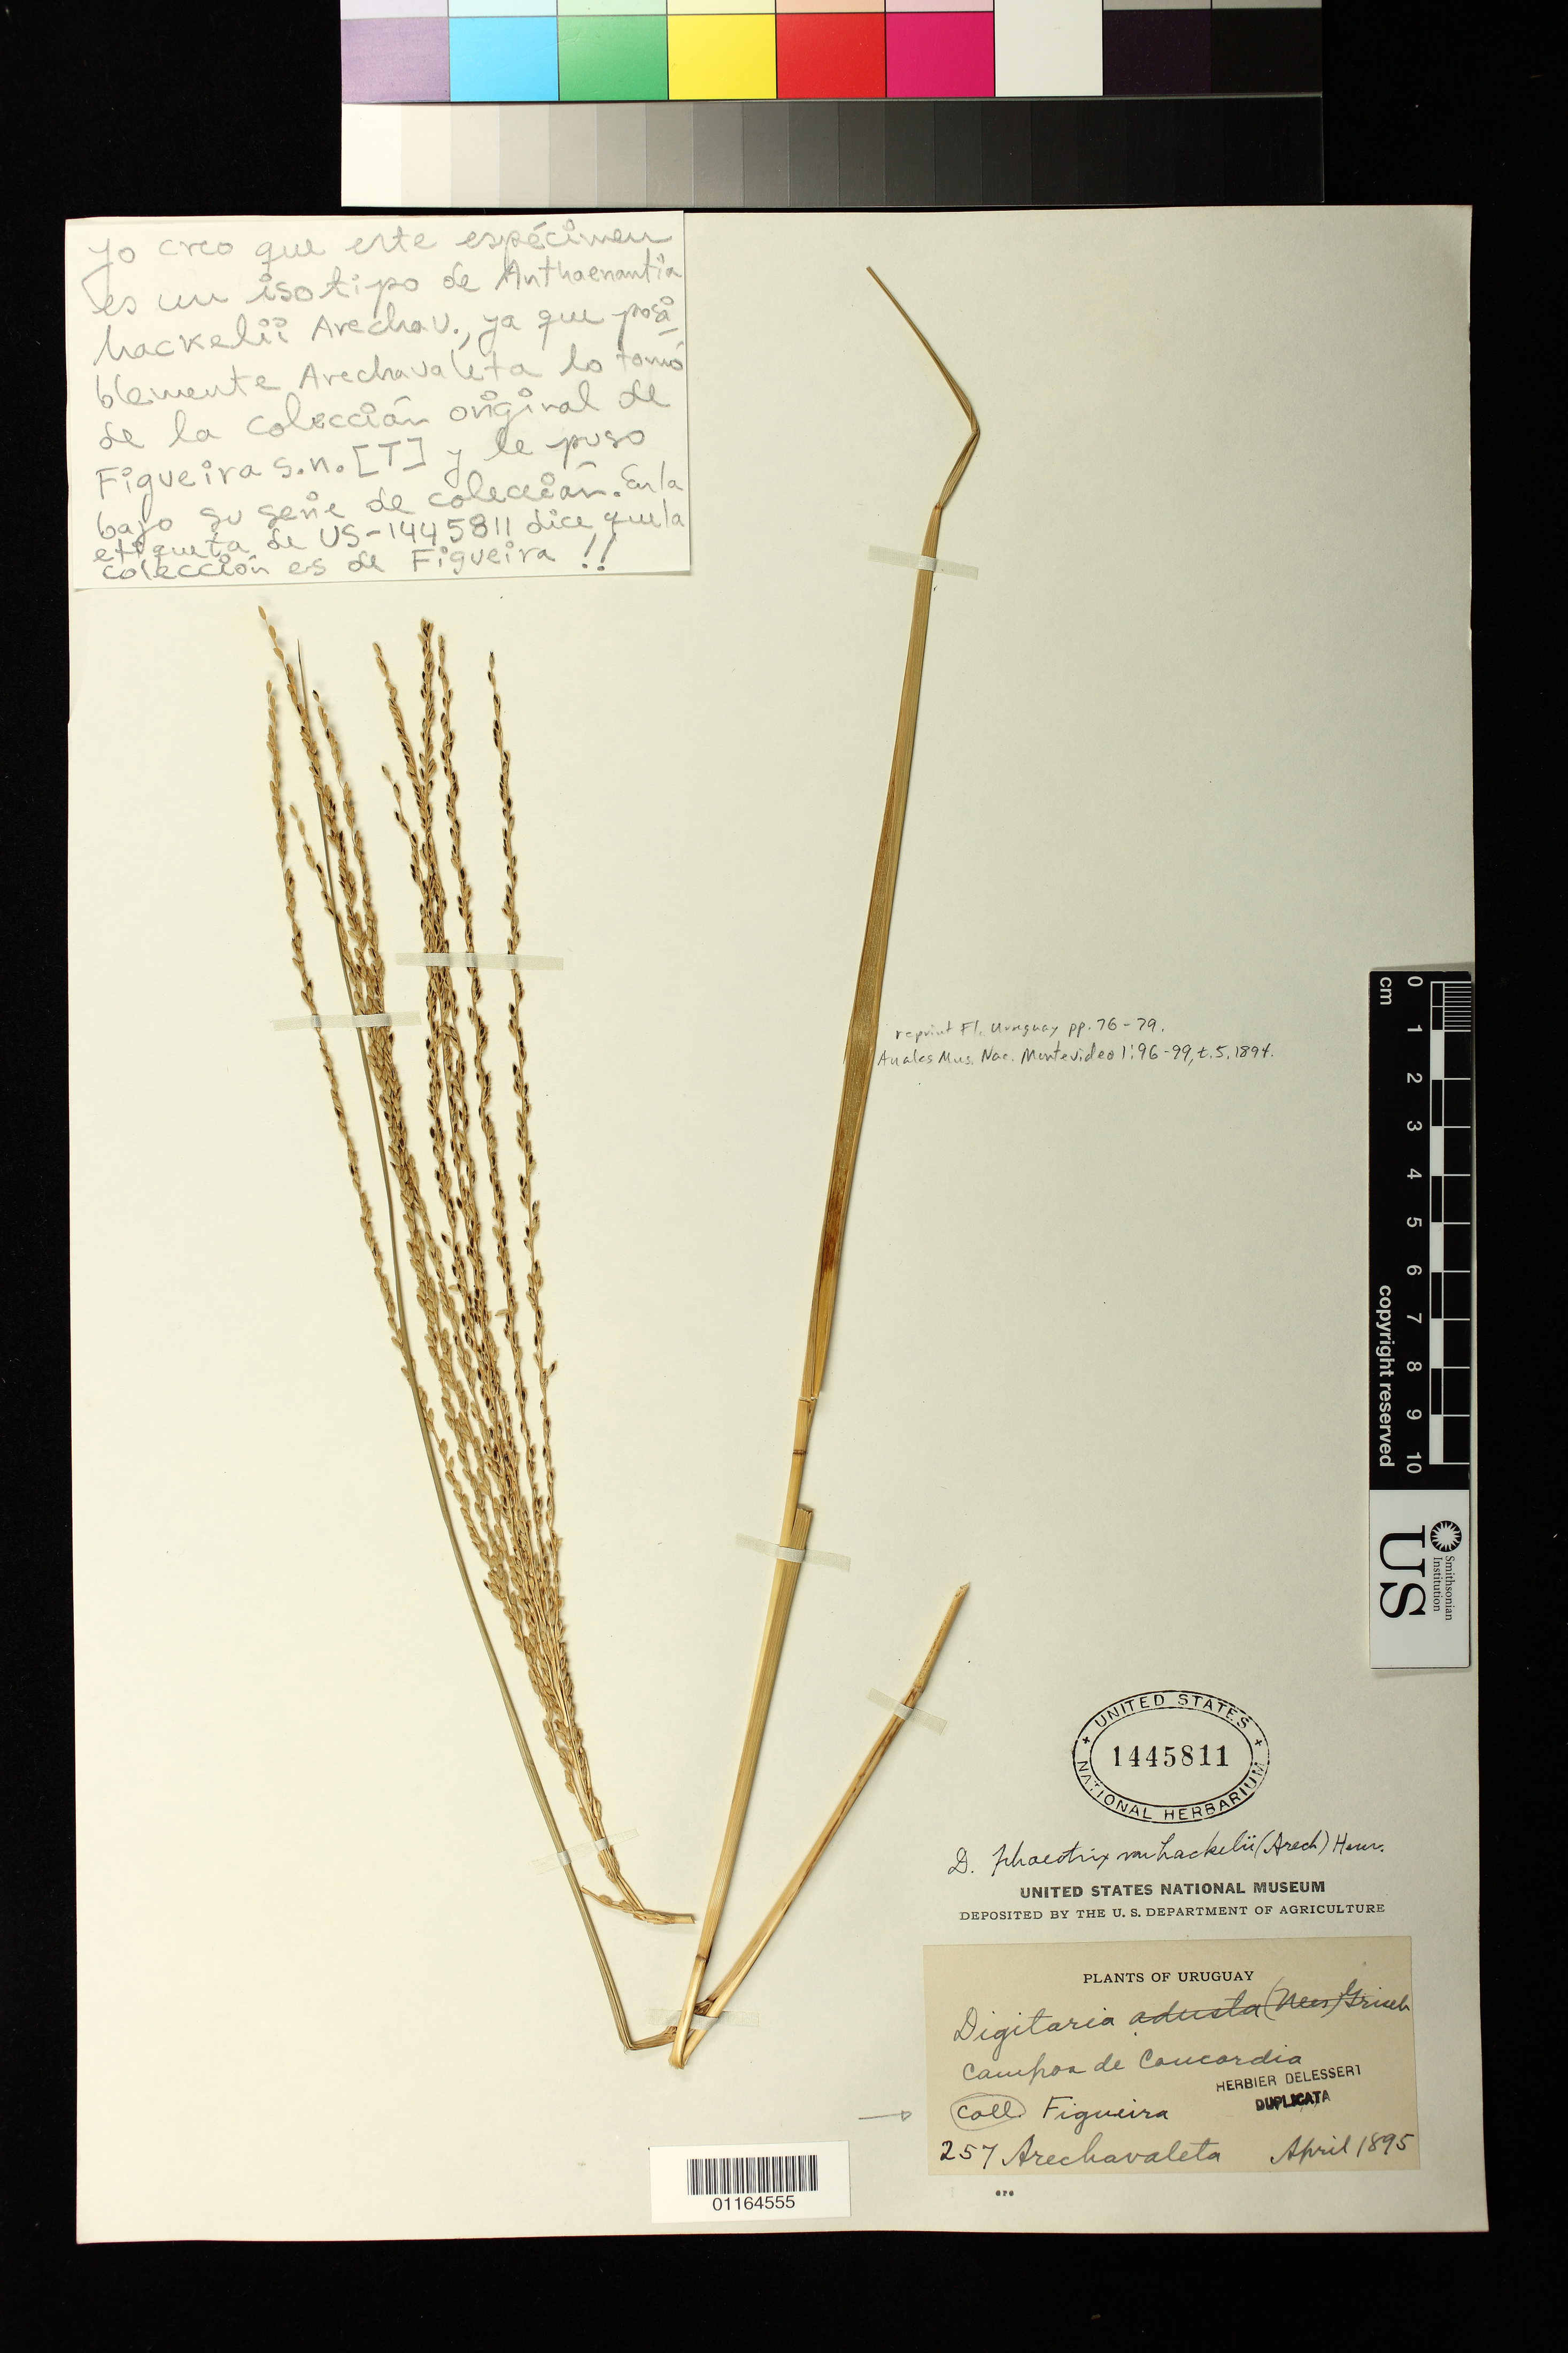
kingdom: Plantae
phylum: Tracheophyta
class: Liliopsida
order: Poales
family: Poaceae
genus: Anthaenantia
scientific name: Anthaenantia hackelii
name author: Arechav.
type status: Possible Type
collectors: Figueira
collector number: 257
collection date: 1895-04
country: Uruguay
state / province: Salto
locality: Campoa de Concordia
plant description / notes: Specimen ex Herbier Delessert. An attached note (unsigned, undated) states in Spanish that this may be an "isotipo" of Anthaenantia hackelii Arechav.; dubiously type material if collection date (1895) is correct as name was published in 1894.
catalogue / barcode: US 1445811